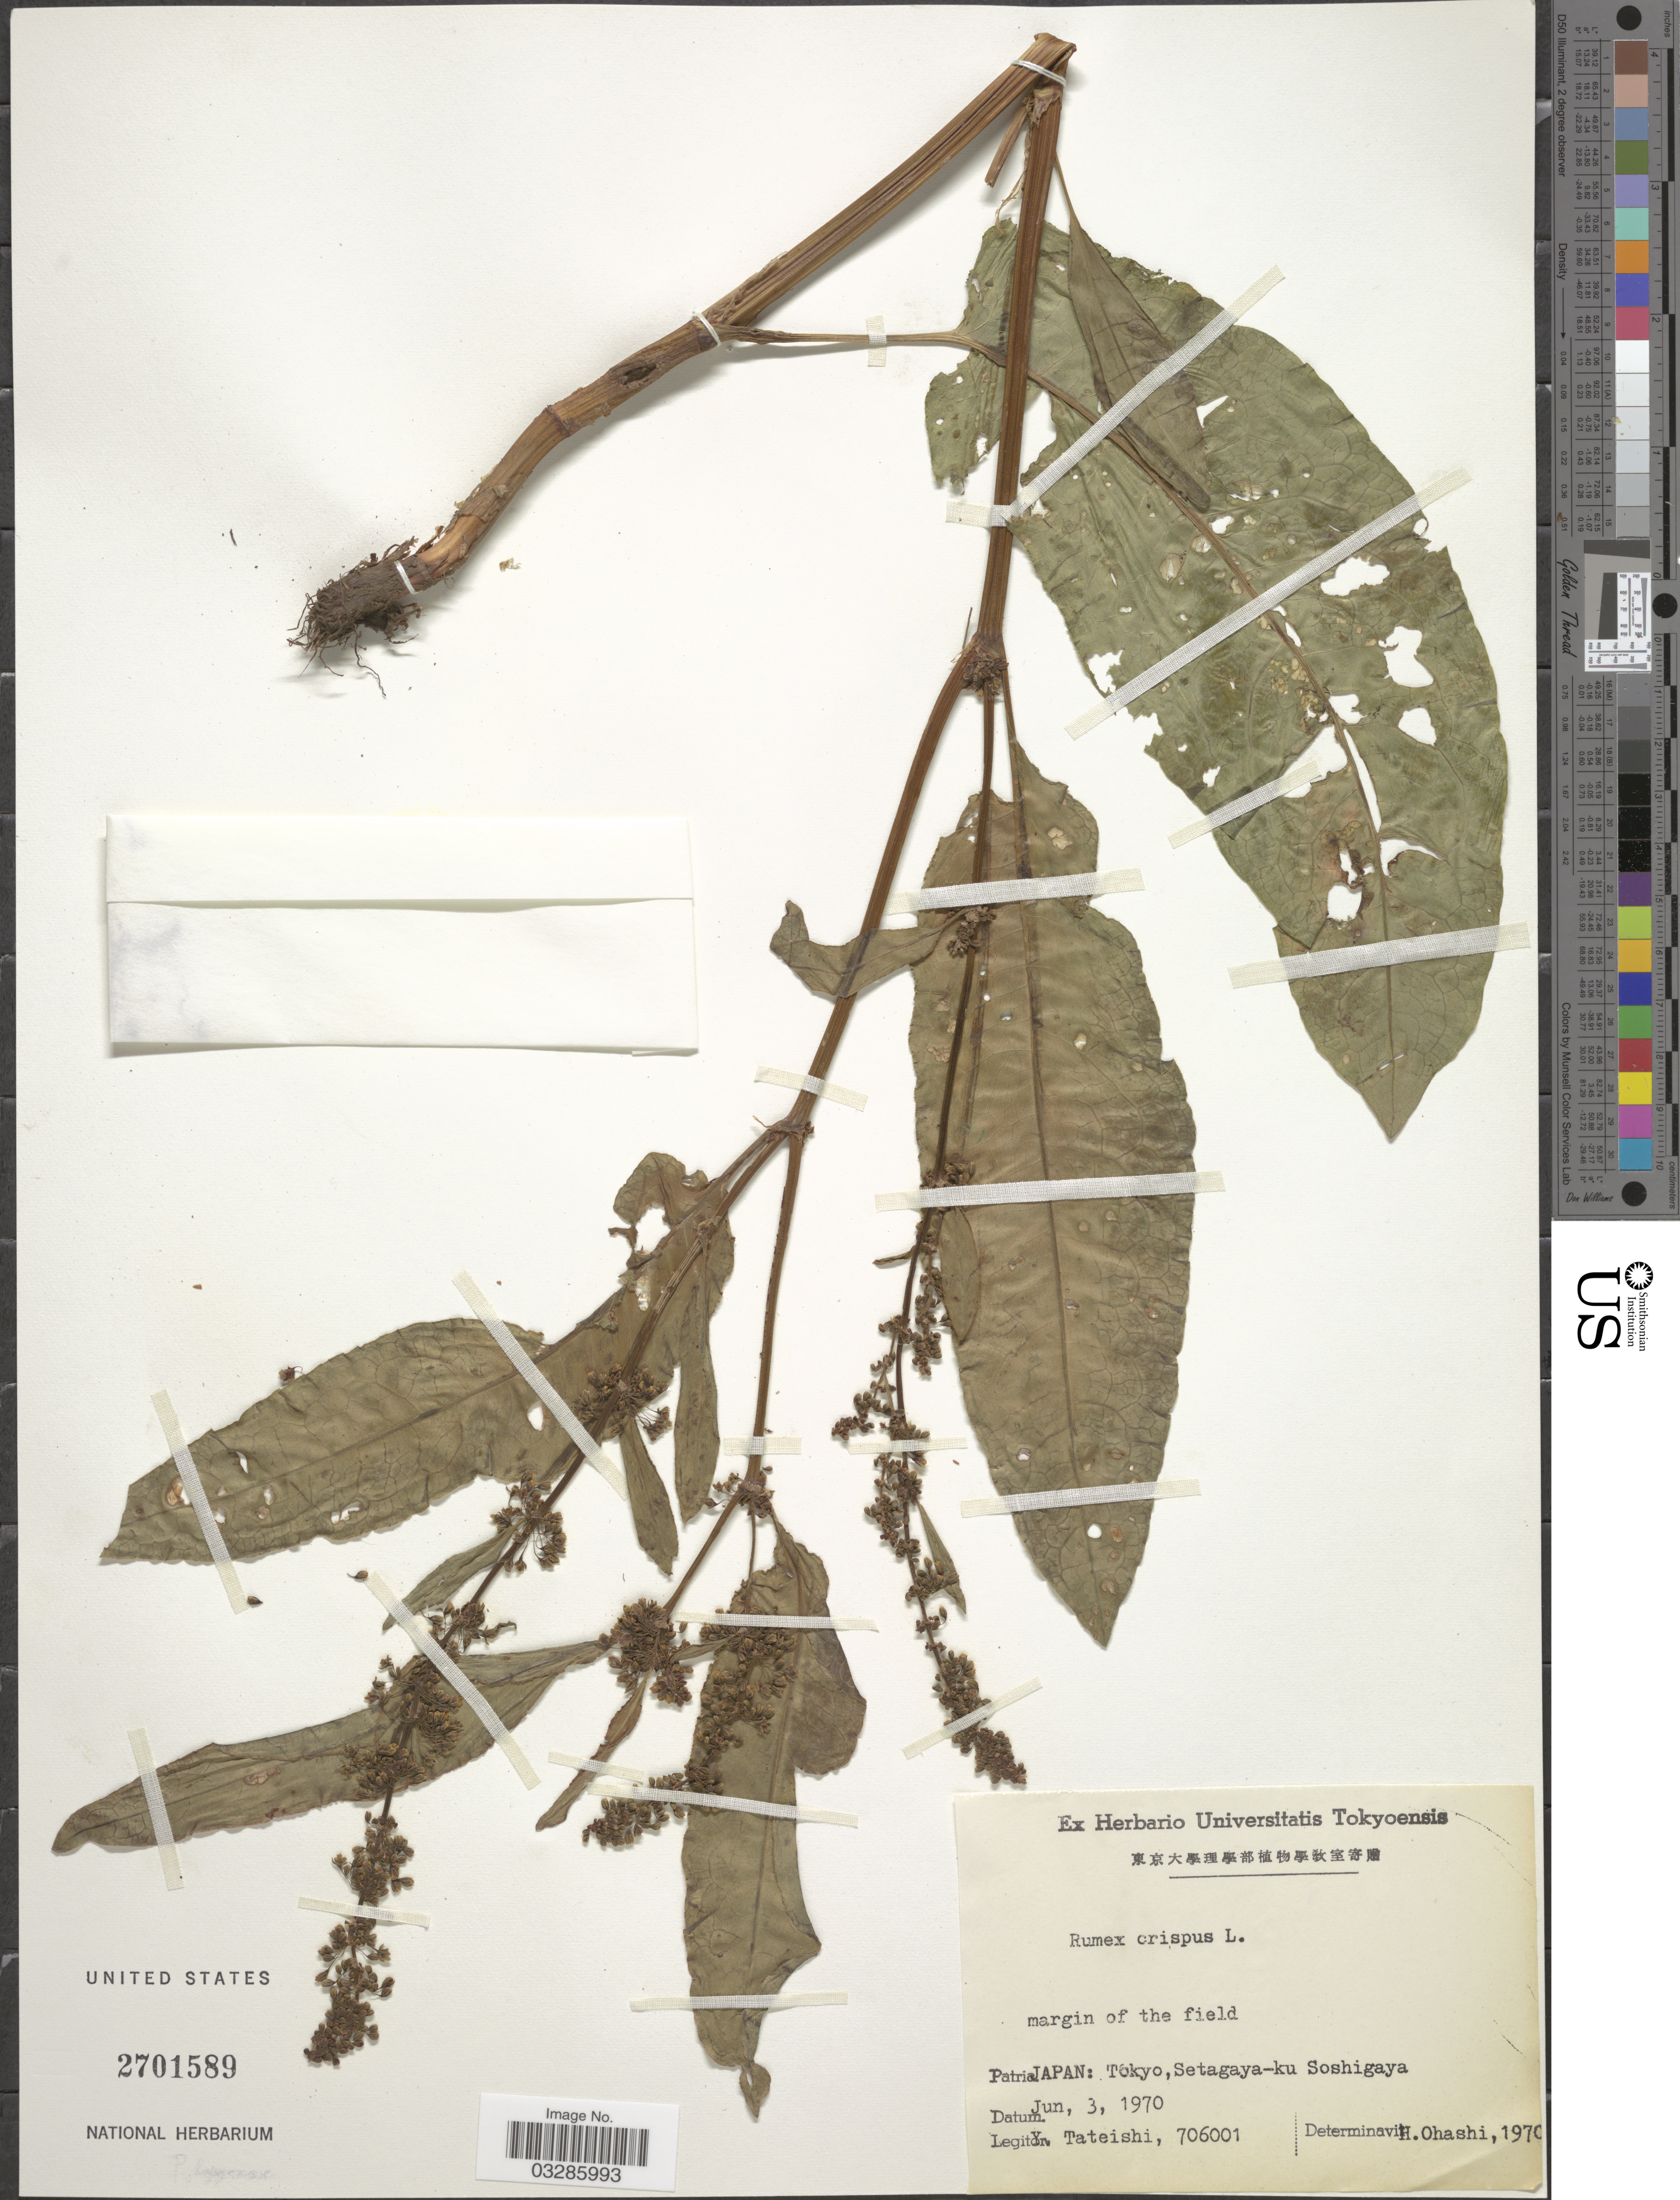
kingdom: Plantae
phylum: Tracheophyta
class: Magnoliopsida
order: Caryophyllales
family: Polygonaceae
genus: Rumex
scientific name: Rumex crispus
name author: L.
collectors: Y. Tateishi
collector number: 706001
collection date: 1970-06-03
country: Japan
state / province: Tokyo, Federal City of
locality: Setagaya-ku Soshigaya.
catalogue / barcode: US 2701589